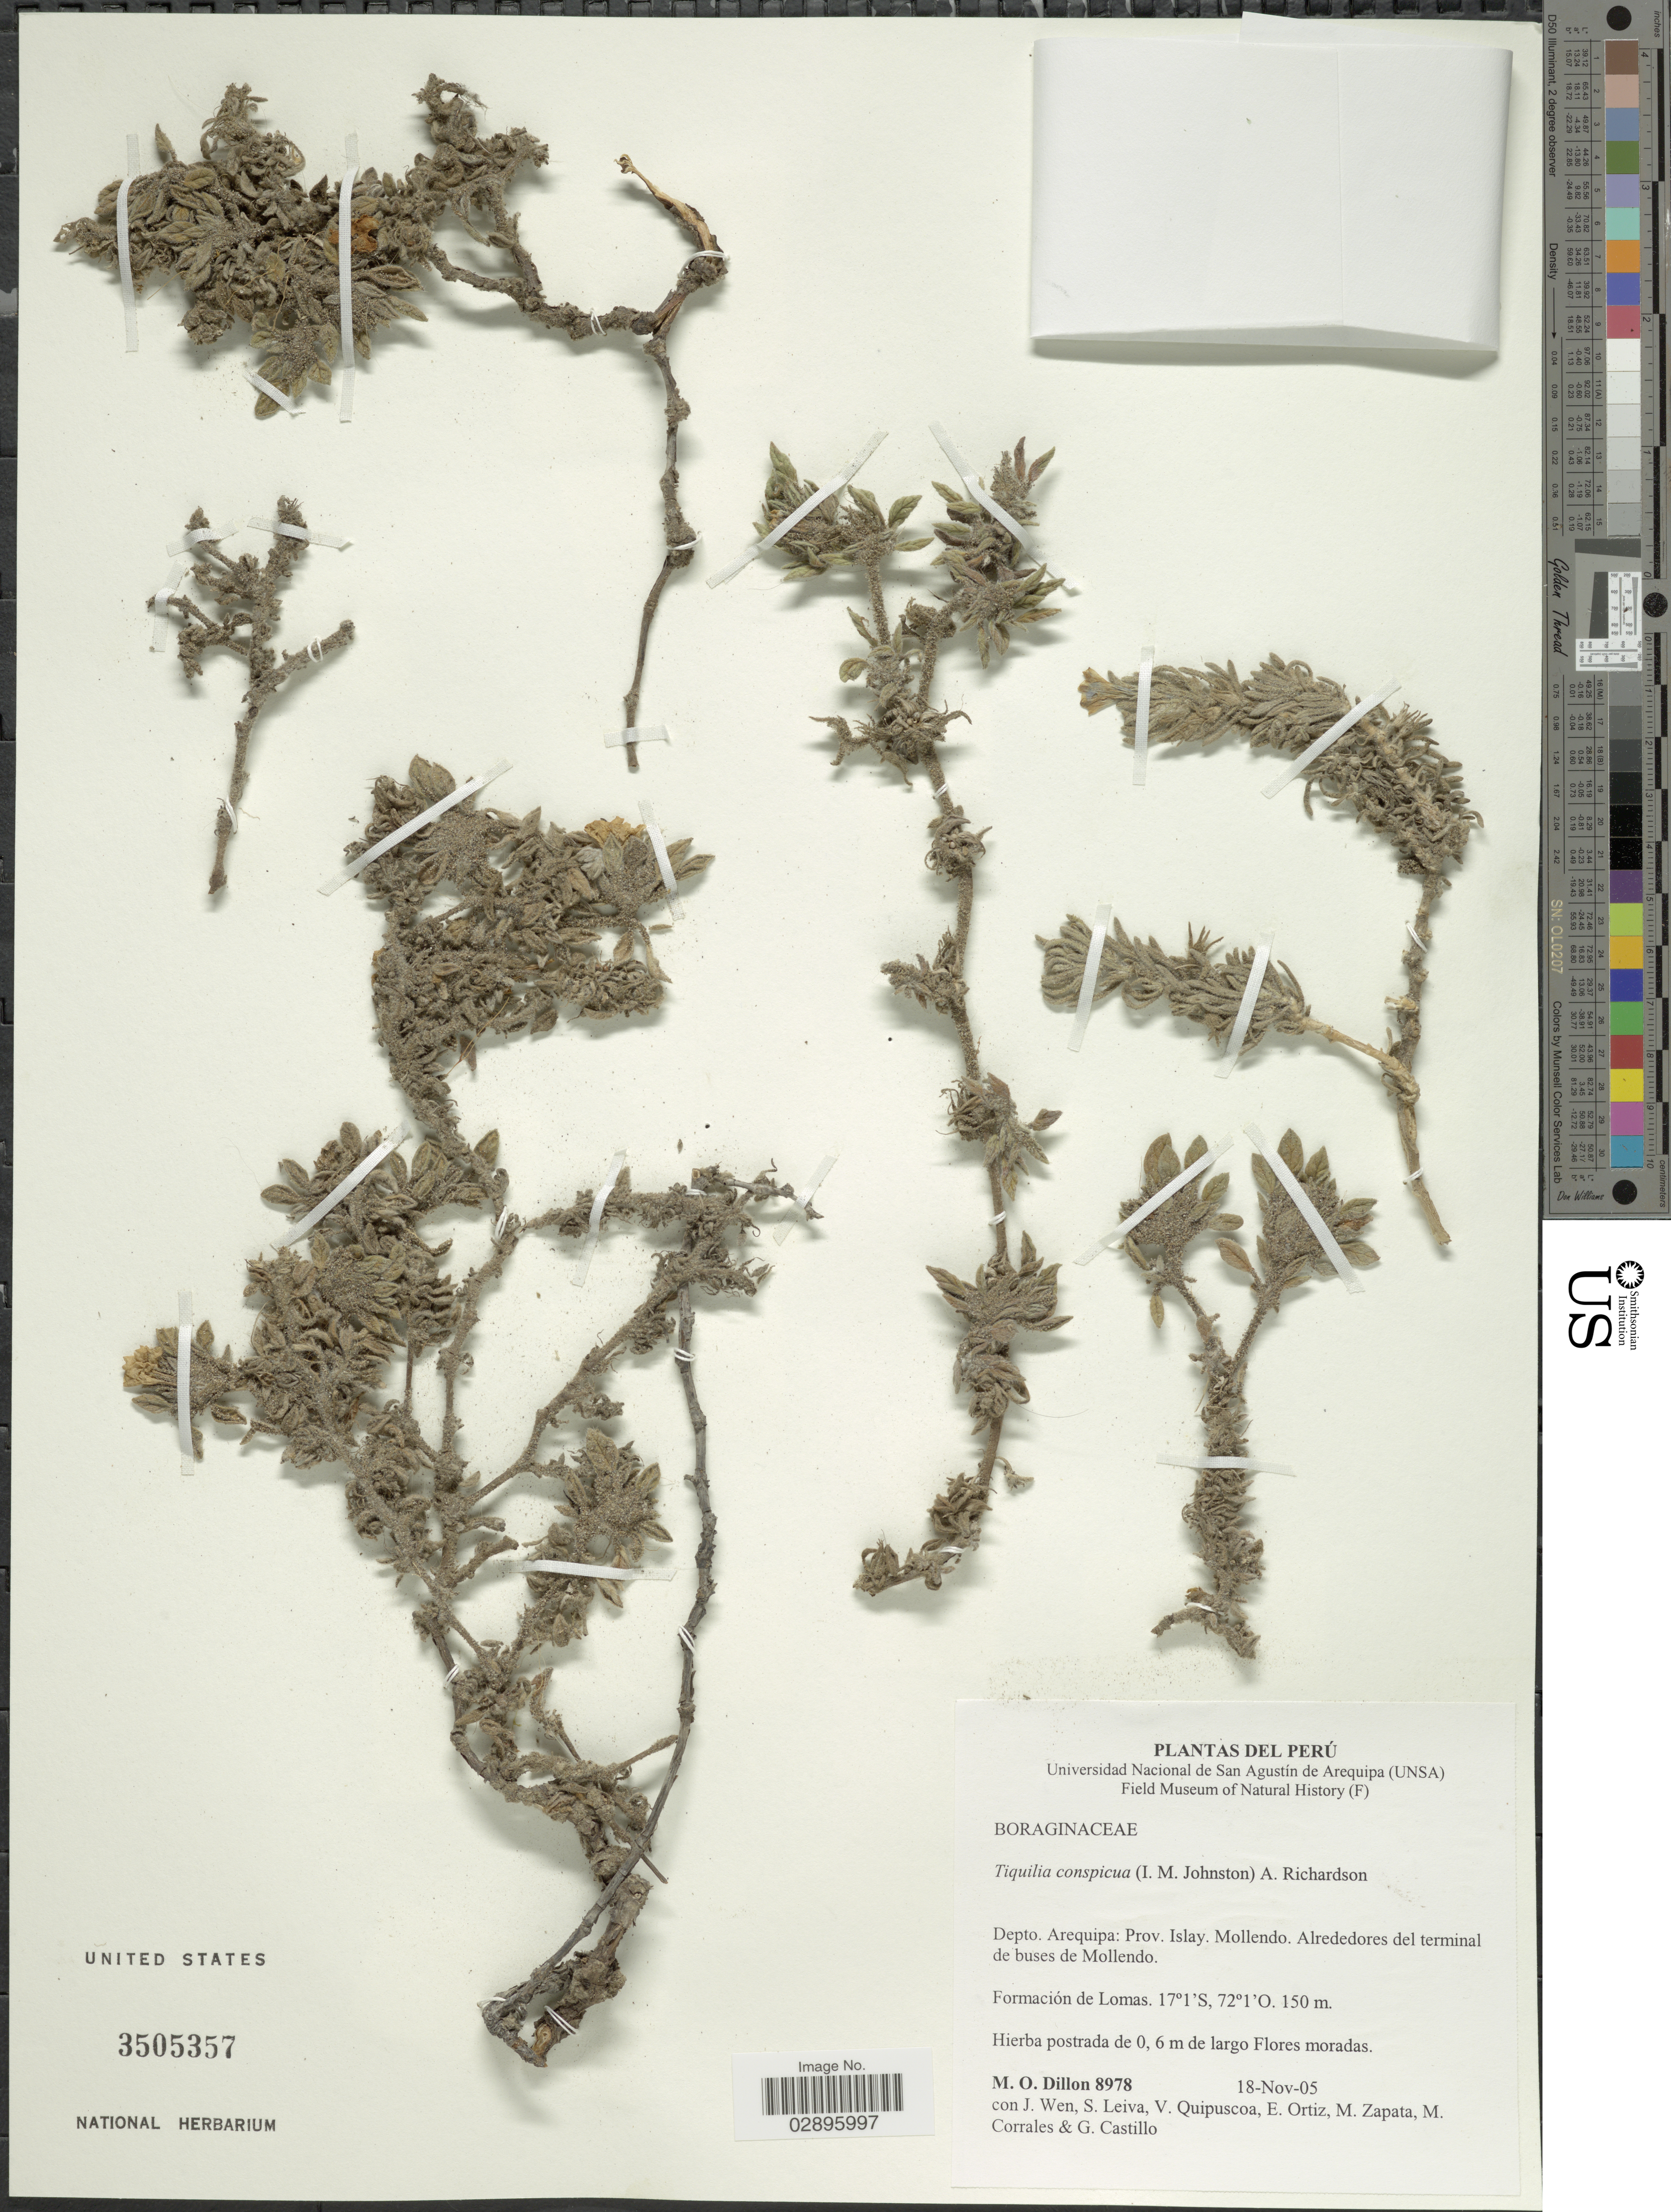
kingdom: Plantae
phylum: Tracheophyta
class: Magnoliopsida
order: Boraginales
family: Ehretiaceae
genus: Tiquilia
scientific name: Tiquilia conspicua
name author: (I.M. Johnst.) A.T. Richardson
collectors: M. O. Dillon, J. Wen, S. Leiva, V. Quipuscoa & et al.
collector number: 8978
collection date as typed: Transcribed d/m/y: 18/11/5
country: Peru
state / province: Arequipa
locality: Depto. Arequipa: Prov. Islay. Mollendo. Alrededores del terminal de buses de Mollendo.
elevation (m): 150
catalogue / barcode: US 3505357